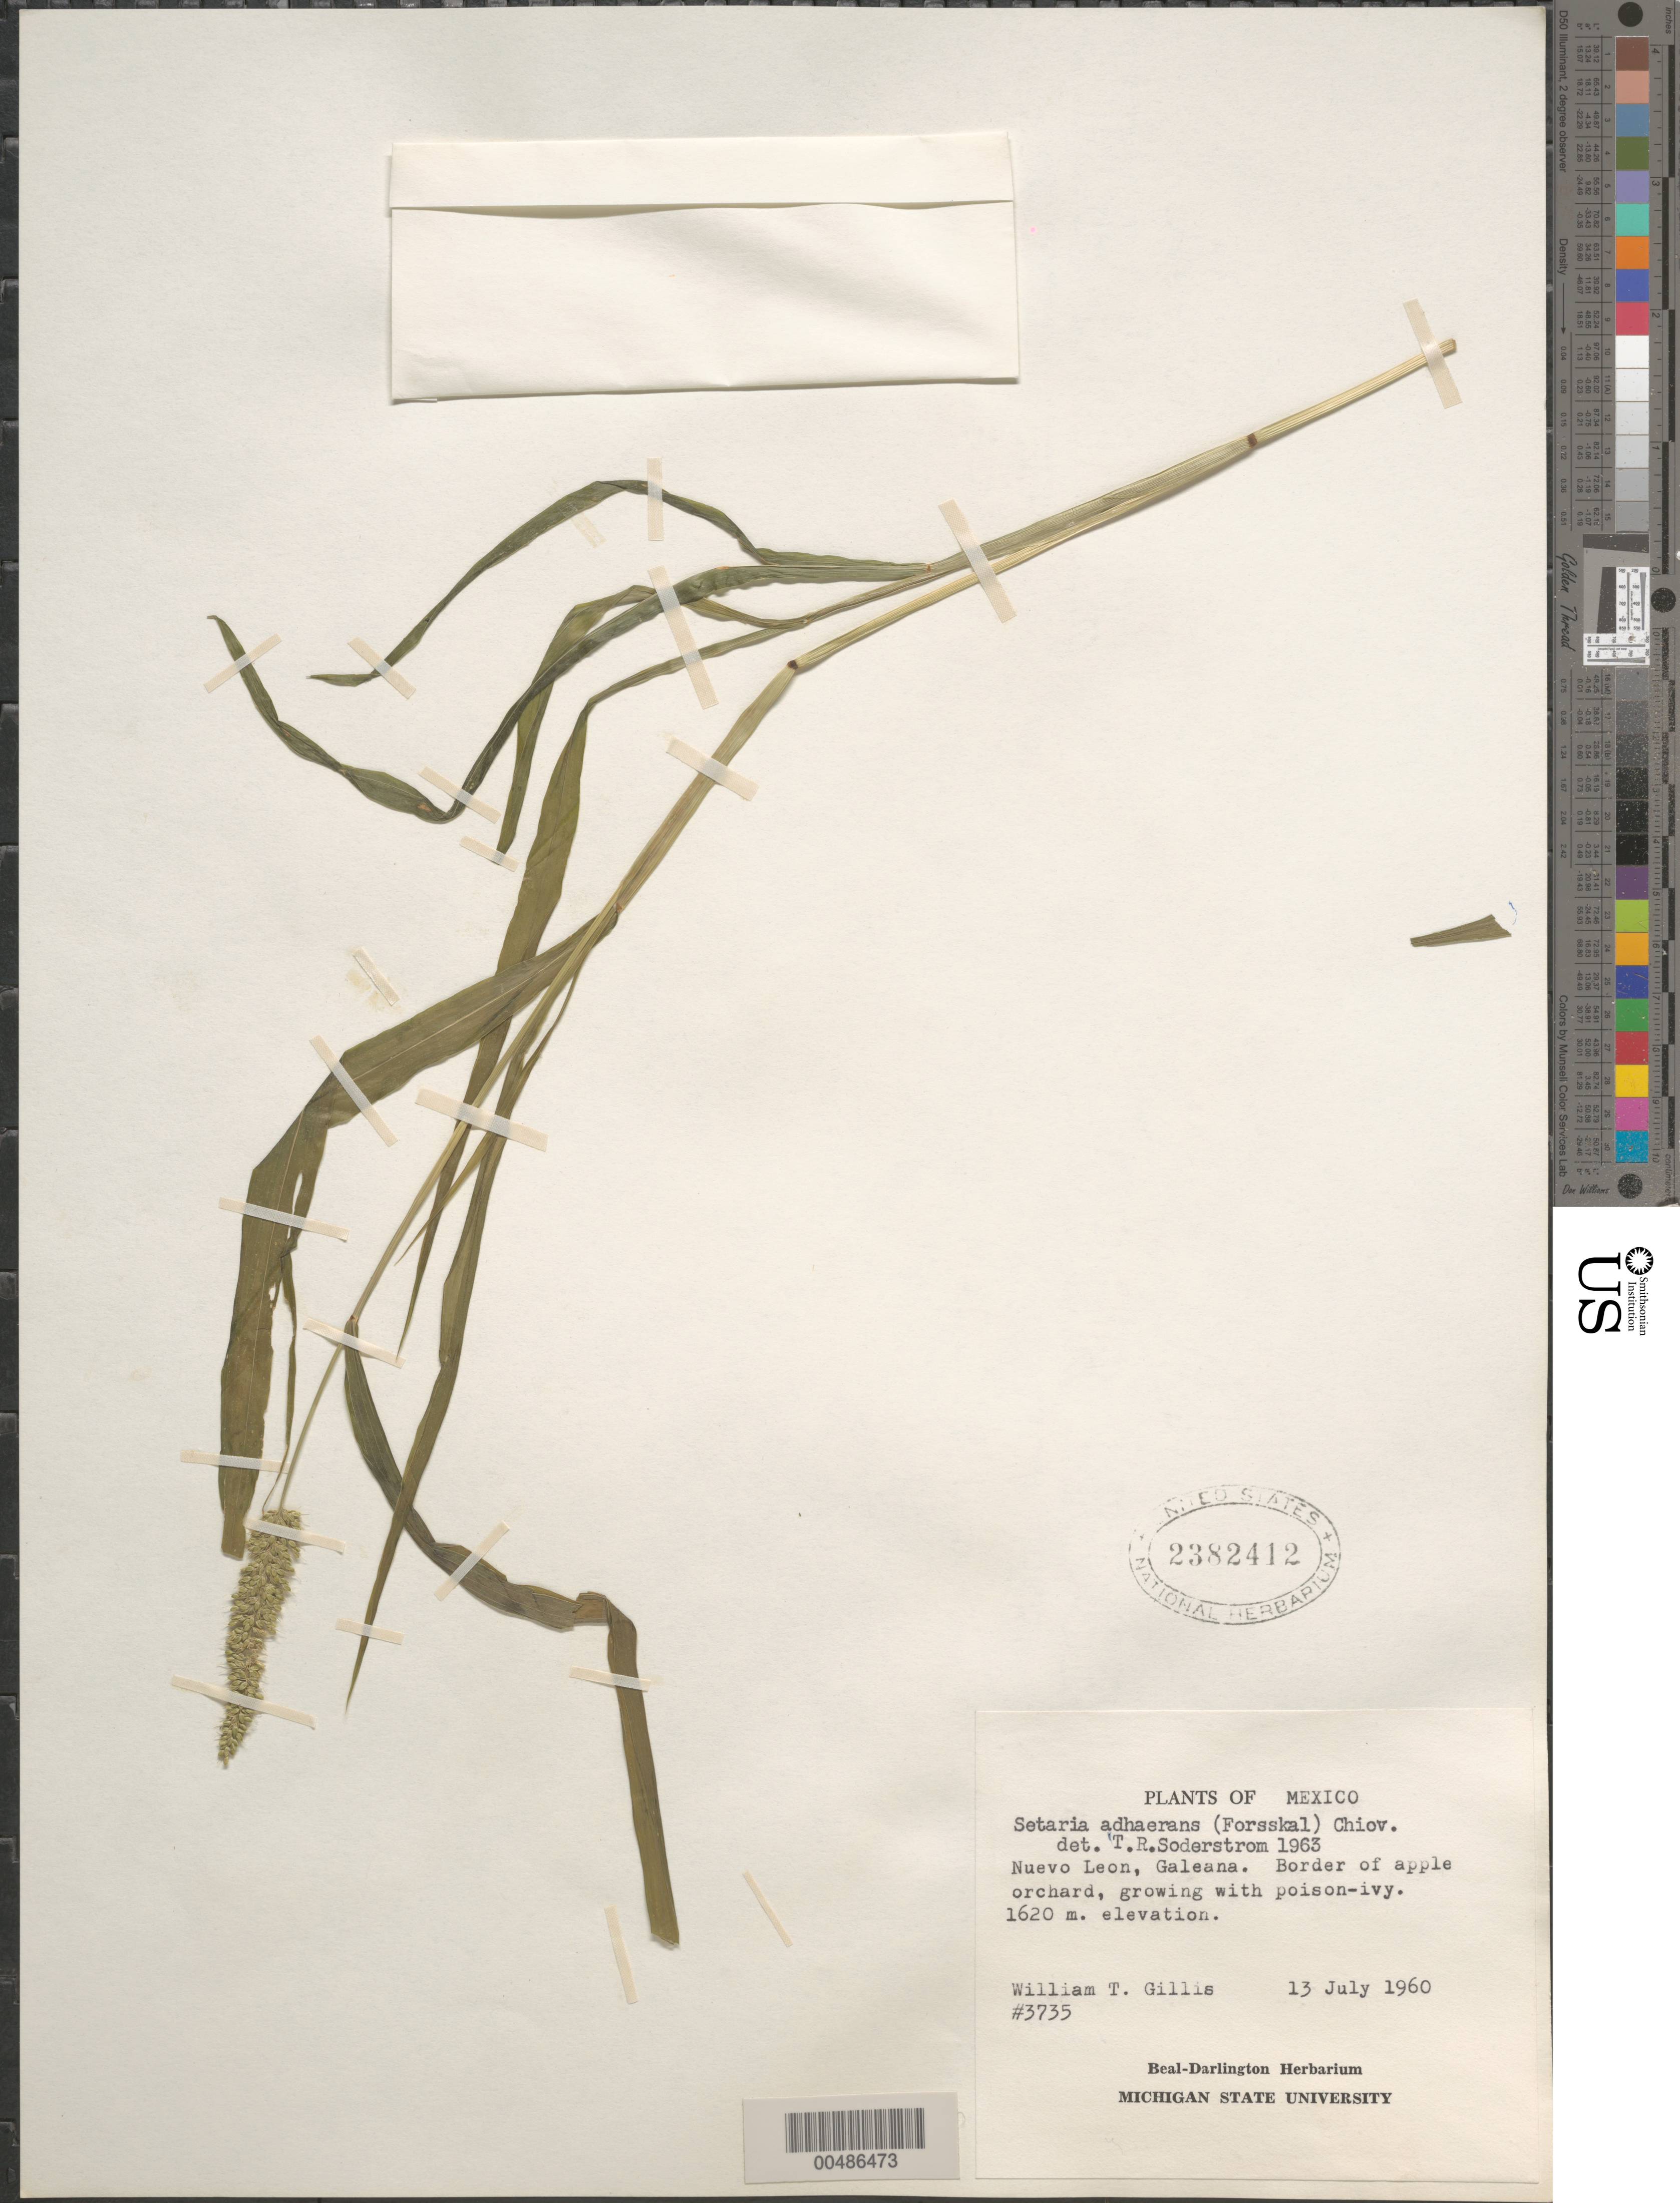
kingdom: Plantae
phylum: Tracheophyta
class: Liliopsida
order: Poales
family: Poaceae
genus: Setaria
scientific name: Setaria adhaerens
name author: (Forssk.) Chiov.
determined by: Soderstrom, T. R.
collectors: W. T. Gillis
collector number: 3735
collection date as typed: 13 Jul 1960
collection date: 1960-07-13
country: Mexico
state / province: Nuevo León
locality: Galeana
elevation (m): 1620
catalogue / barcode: US 2382412